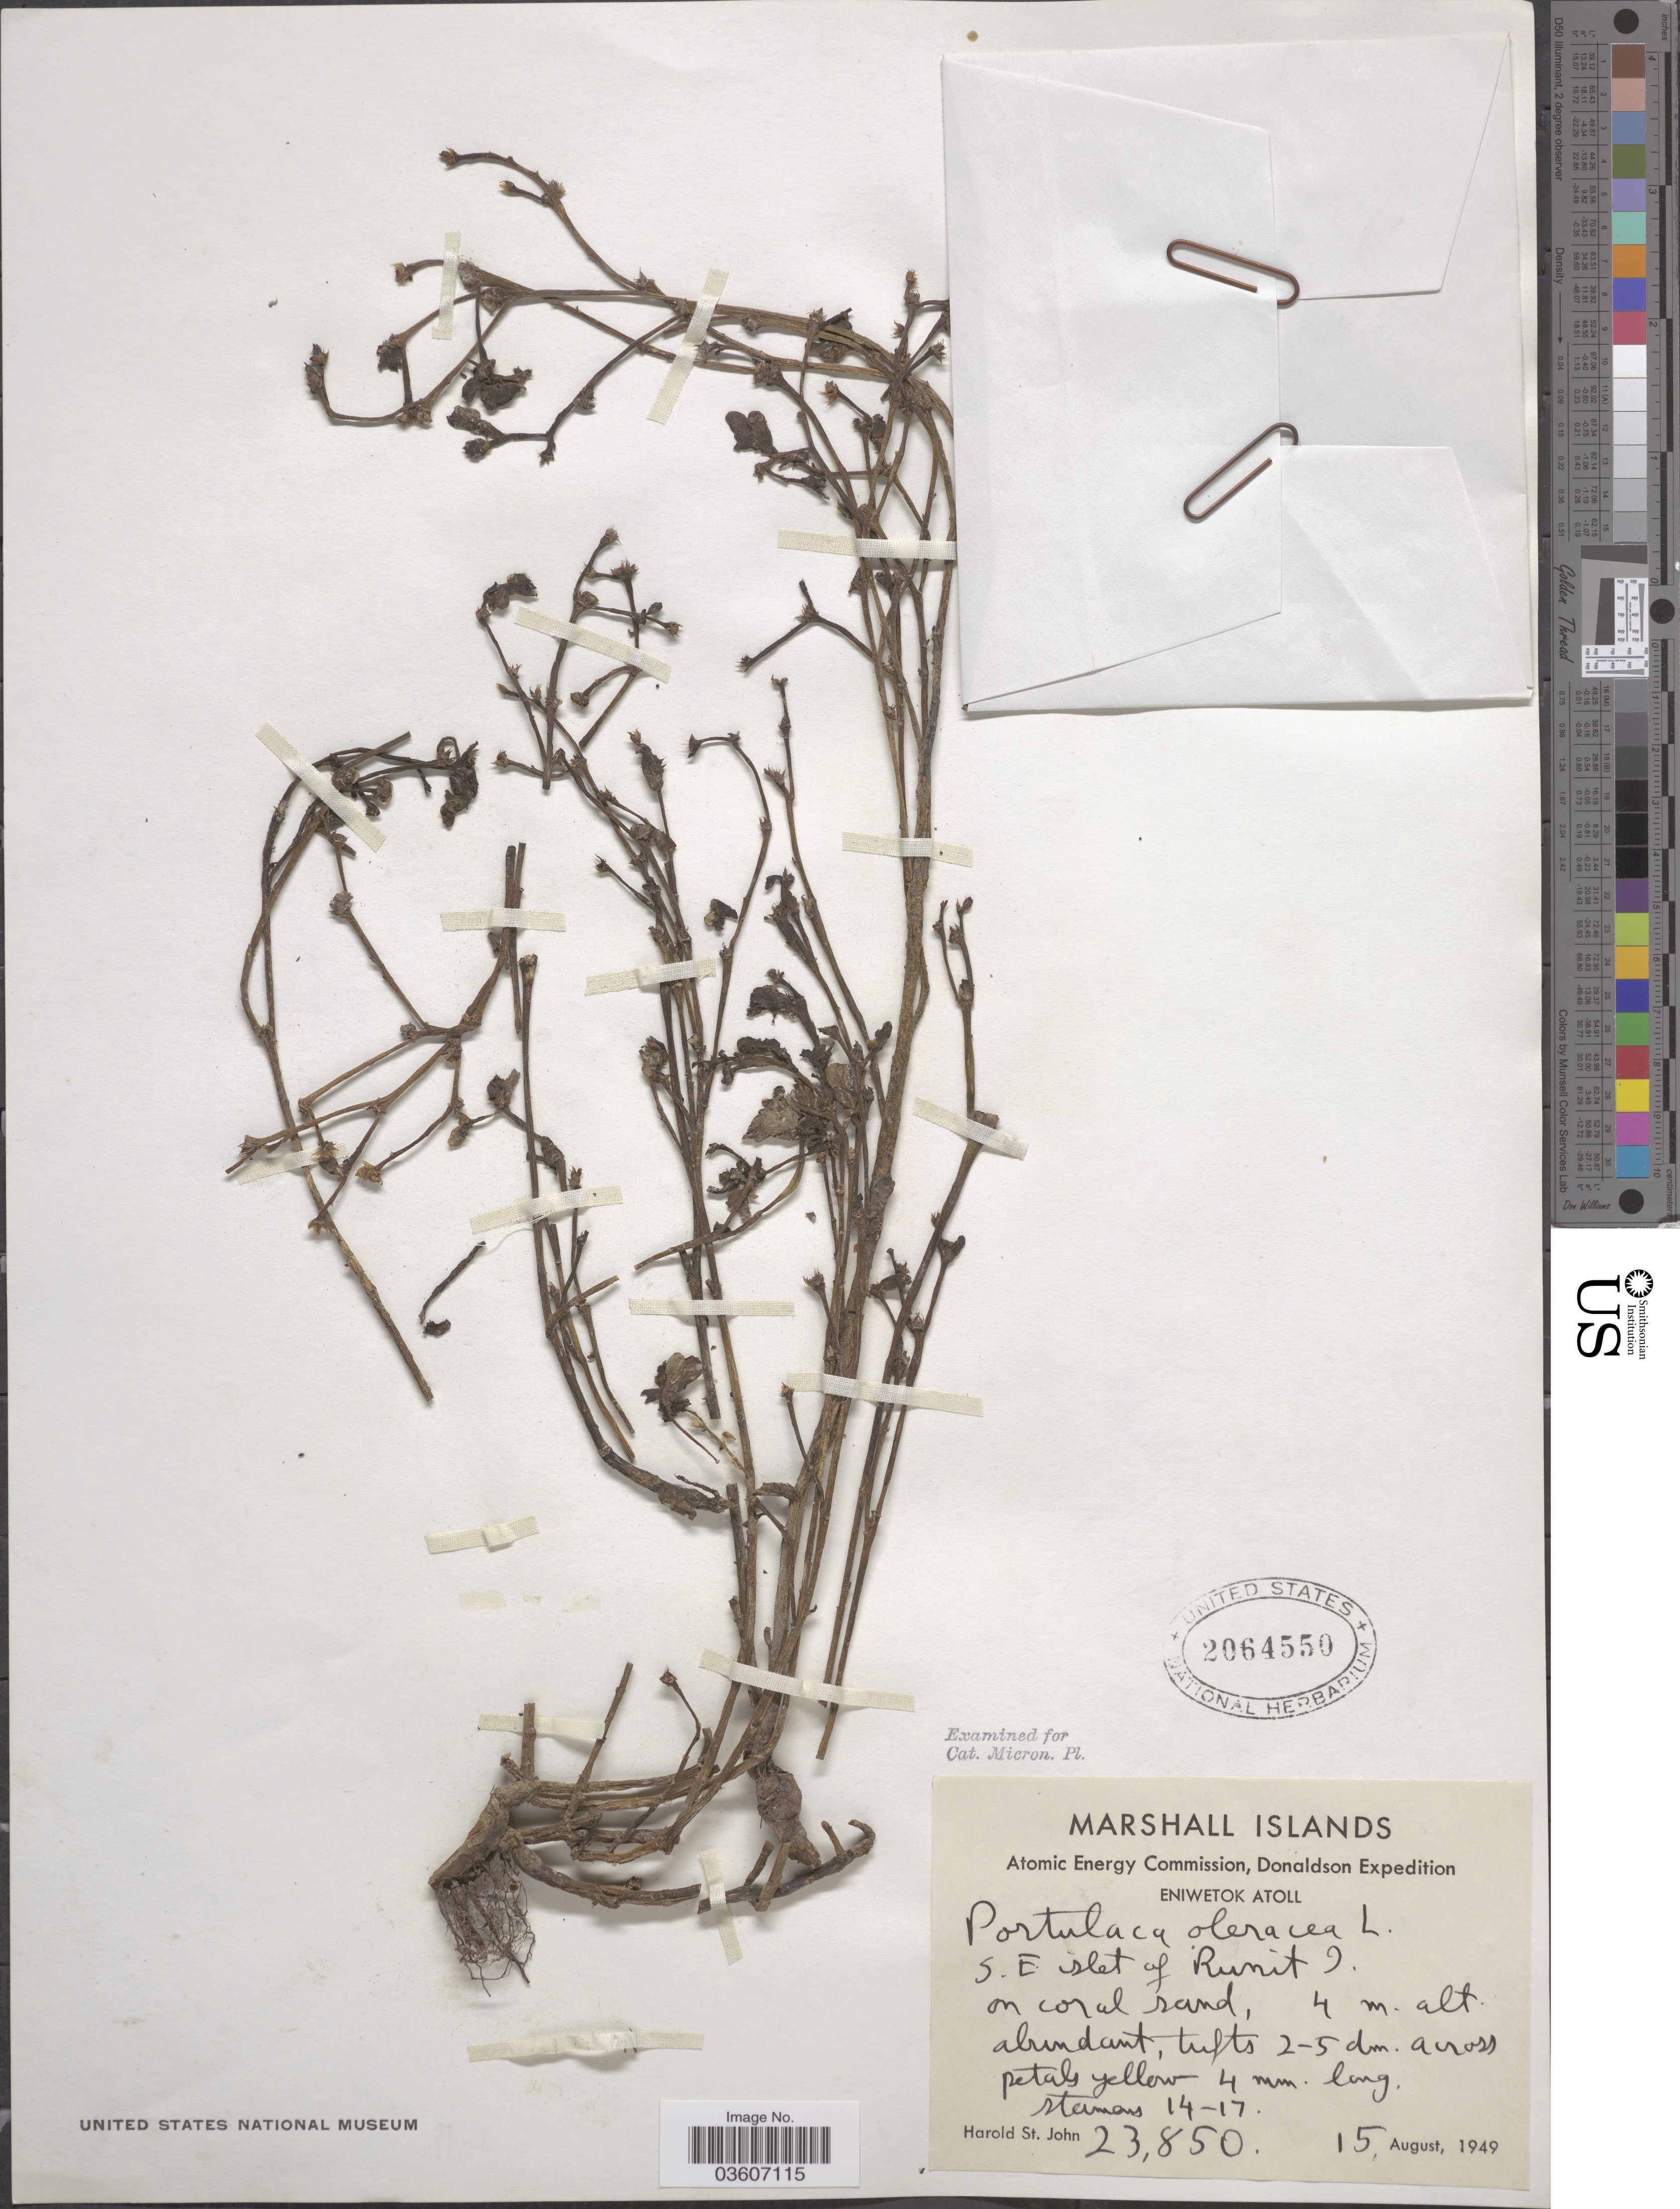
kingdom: Plantae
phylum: Tracheophyta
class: Magnoliopsida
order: Caryophyllales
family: Portulacaceae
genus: Portulaca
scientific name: Portulaca oleracea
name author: L.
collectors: H. St. John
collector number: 23850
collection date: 1949-08-15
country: Marshall Islands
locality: Eniwetok Atoll. S. E. islet of Runit I.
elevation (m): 4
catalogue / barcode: US 2064550